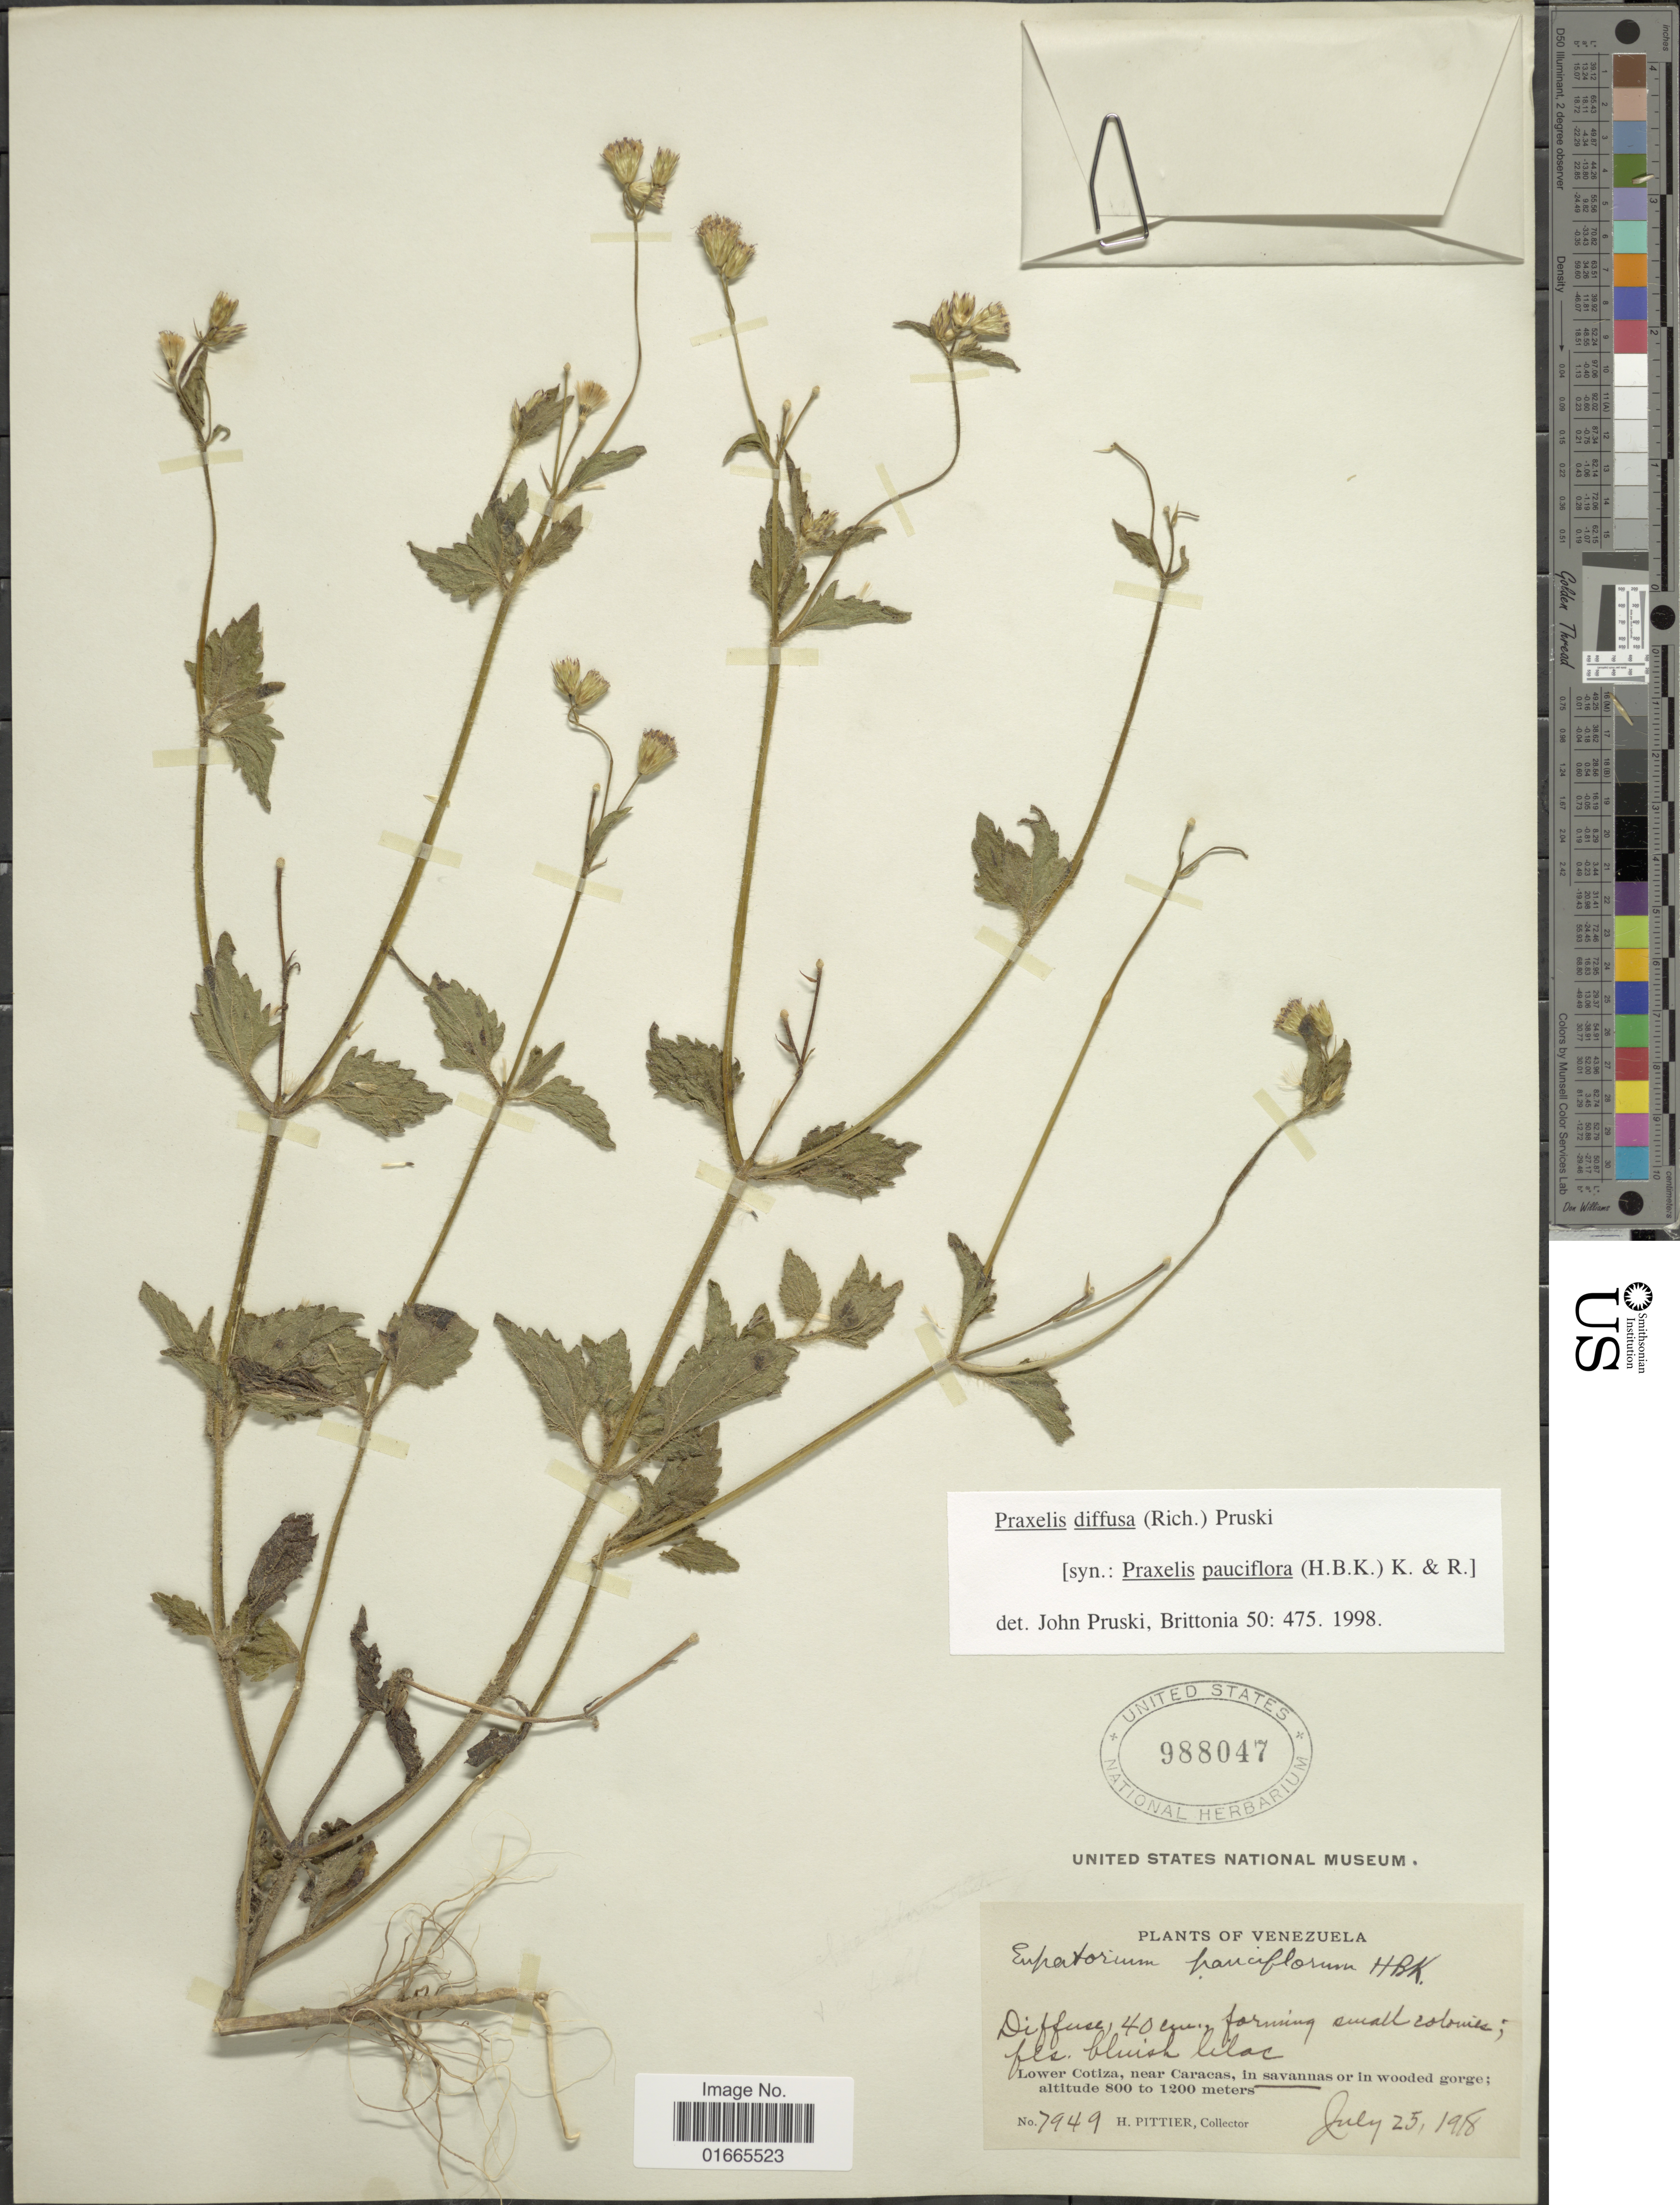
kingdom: Plantae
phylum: Tracheophyta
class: Magnoliopsida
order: Asterales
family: Asteraceae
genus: Praxelis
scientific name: Praxelis diffusa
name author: (Rich.) Pruski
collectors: H. F. Pittier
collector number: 7949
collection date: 1918-07-25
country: Venezuela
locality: Lower Cotiza, near Caracas.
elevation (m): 800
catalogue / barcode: US 988047